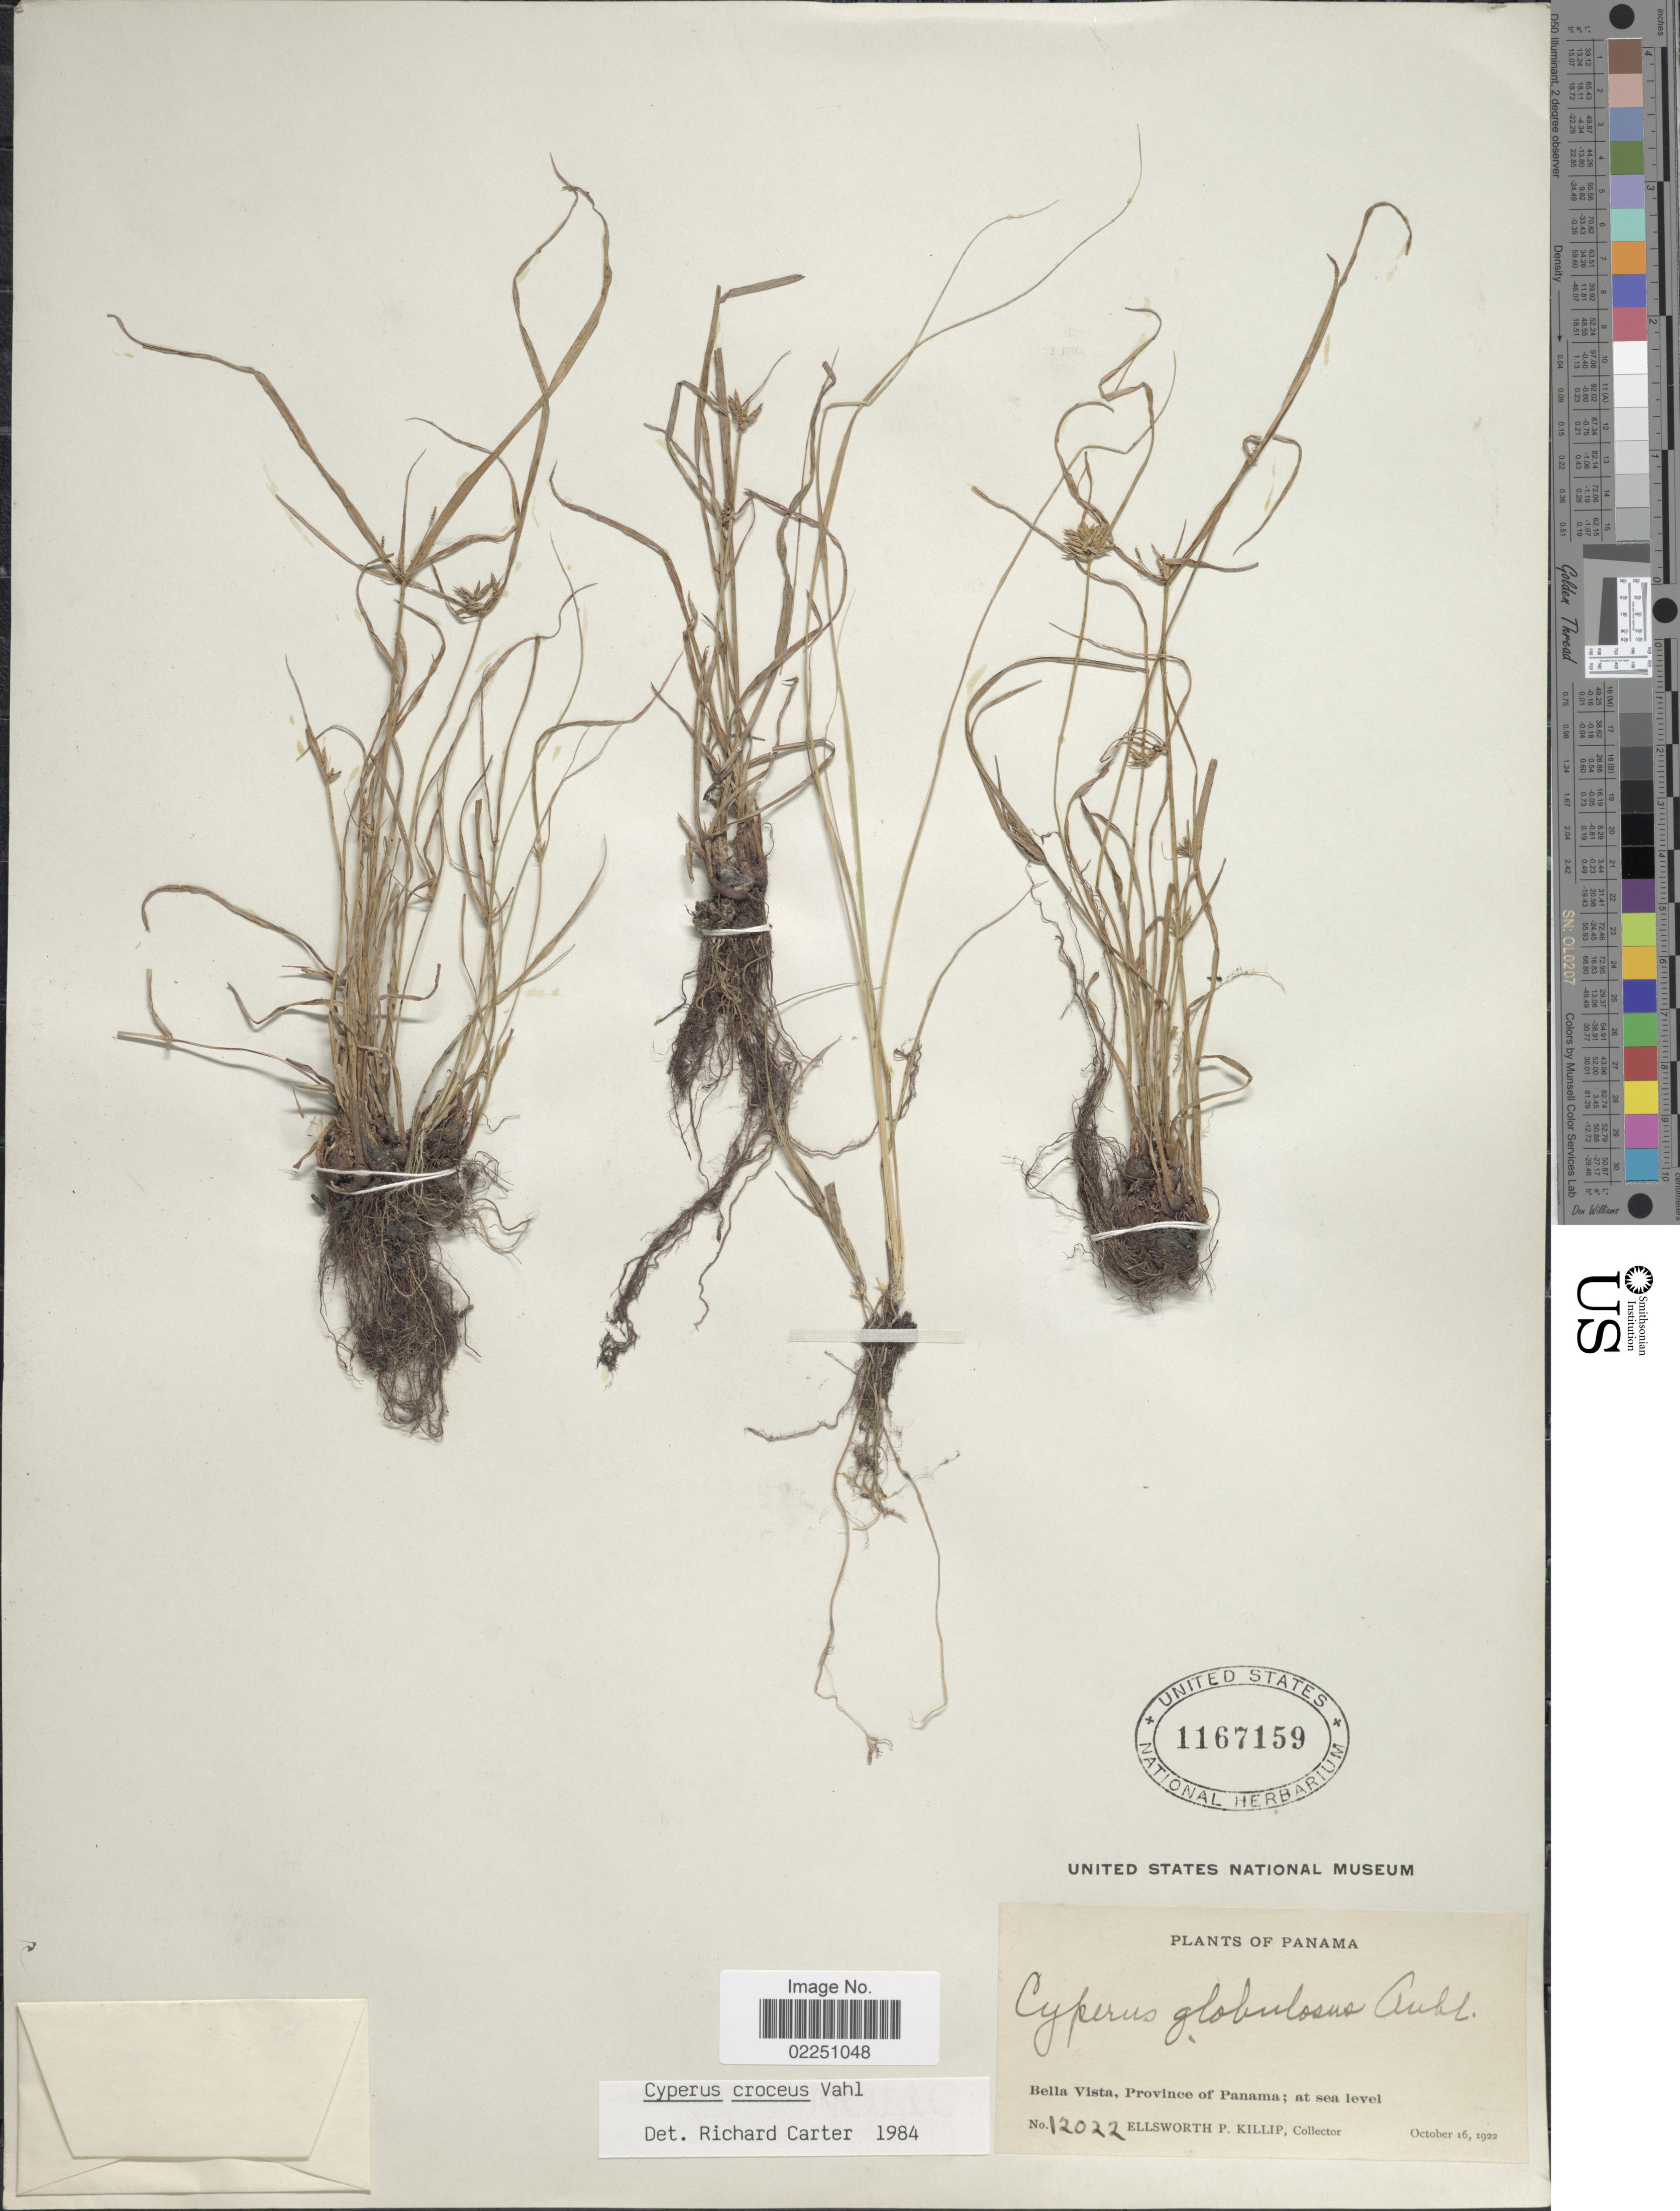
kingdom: Plantae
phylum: Tracheophyta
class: Liliopsida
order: Poales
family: Cyperaceae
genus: Cyperus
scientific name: Cyperus croceus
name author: Vahl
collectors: E. P. Killip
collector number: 12022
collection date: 1922-10-16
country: Panama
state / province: Panamá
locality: Bella Vista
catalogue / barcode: US 1167159